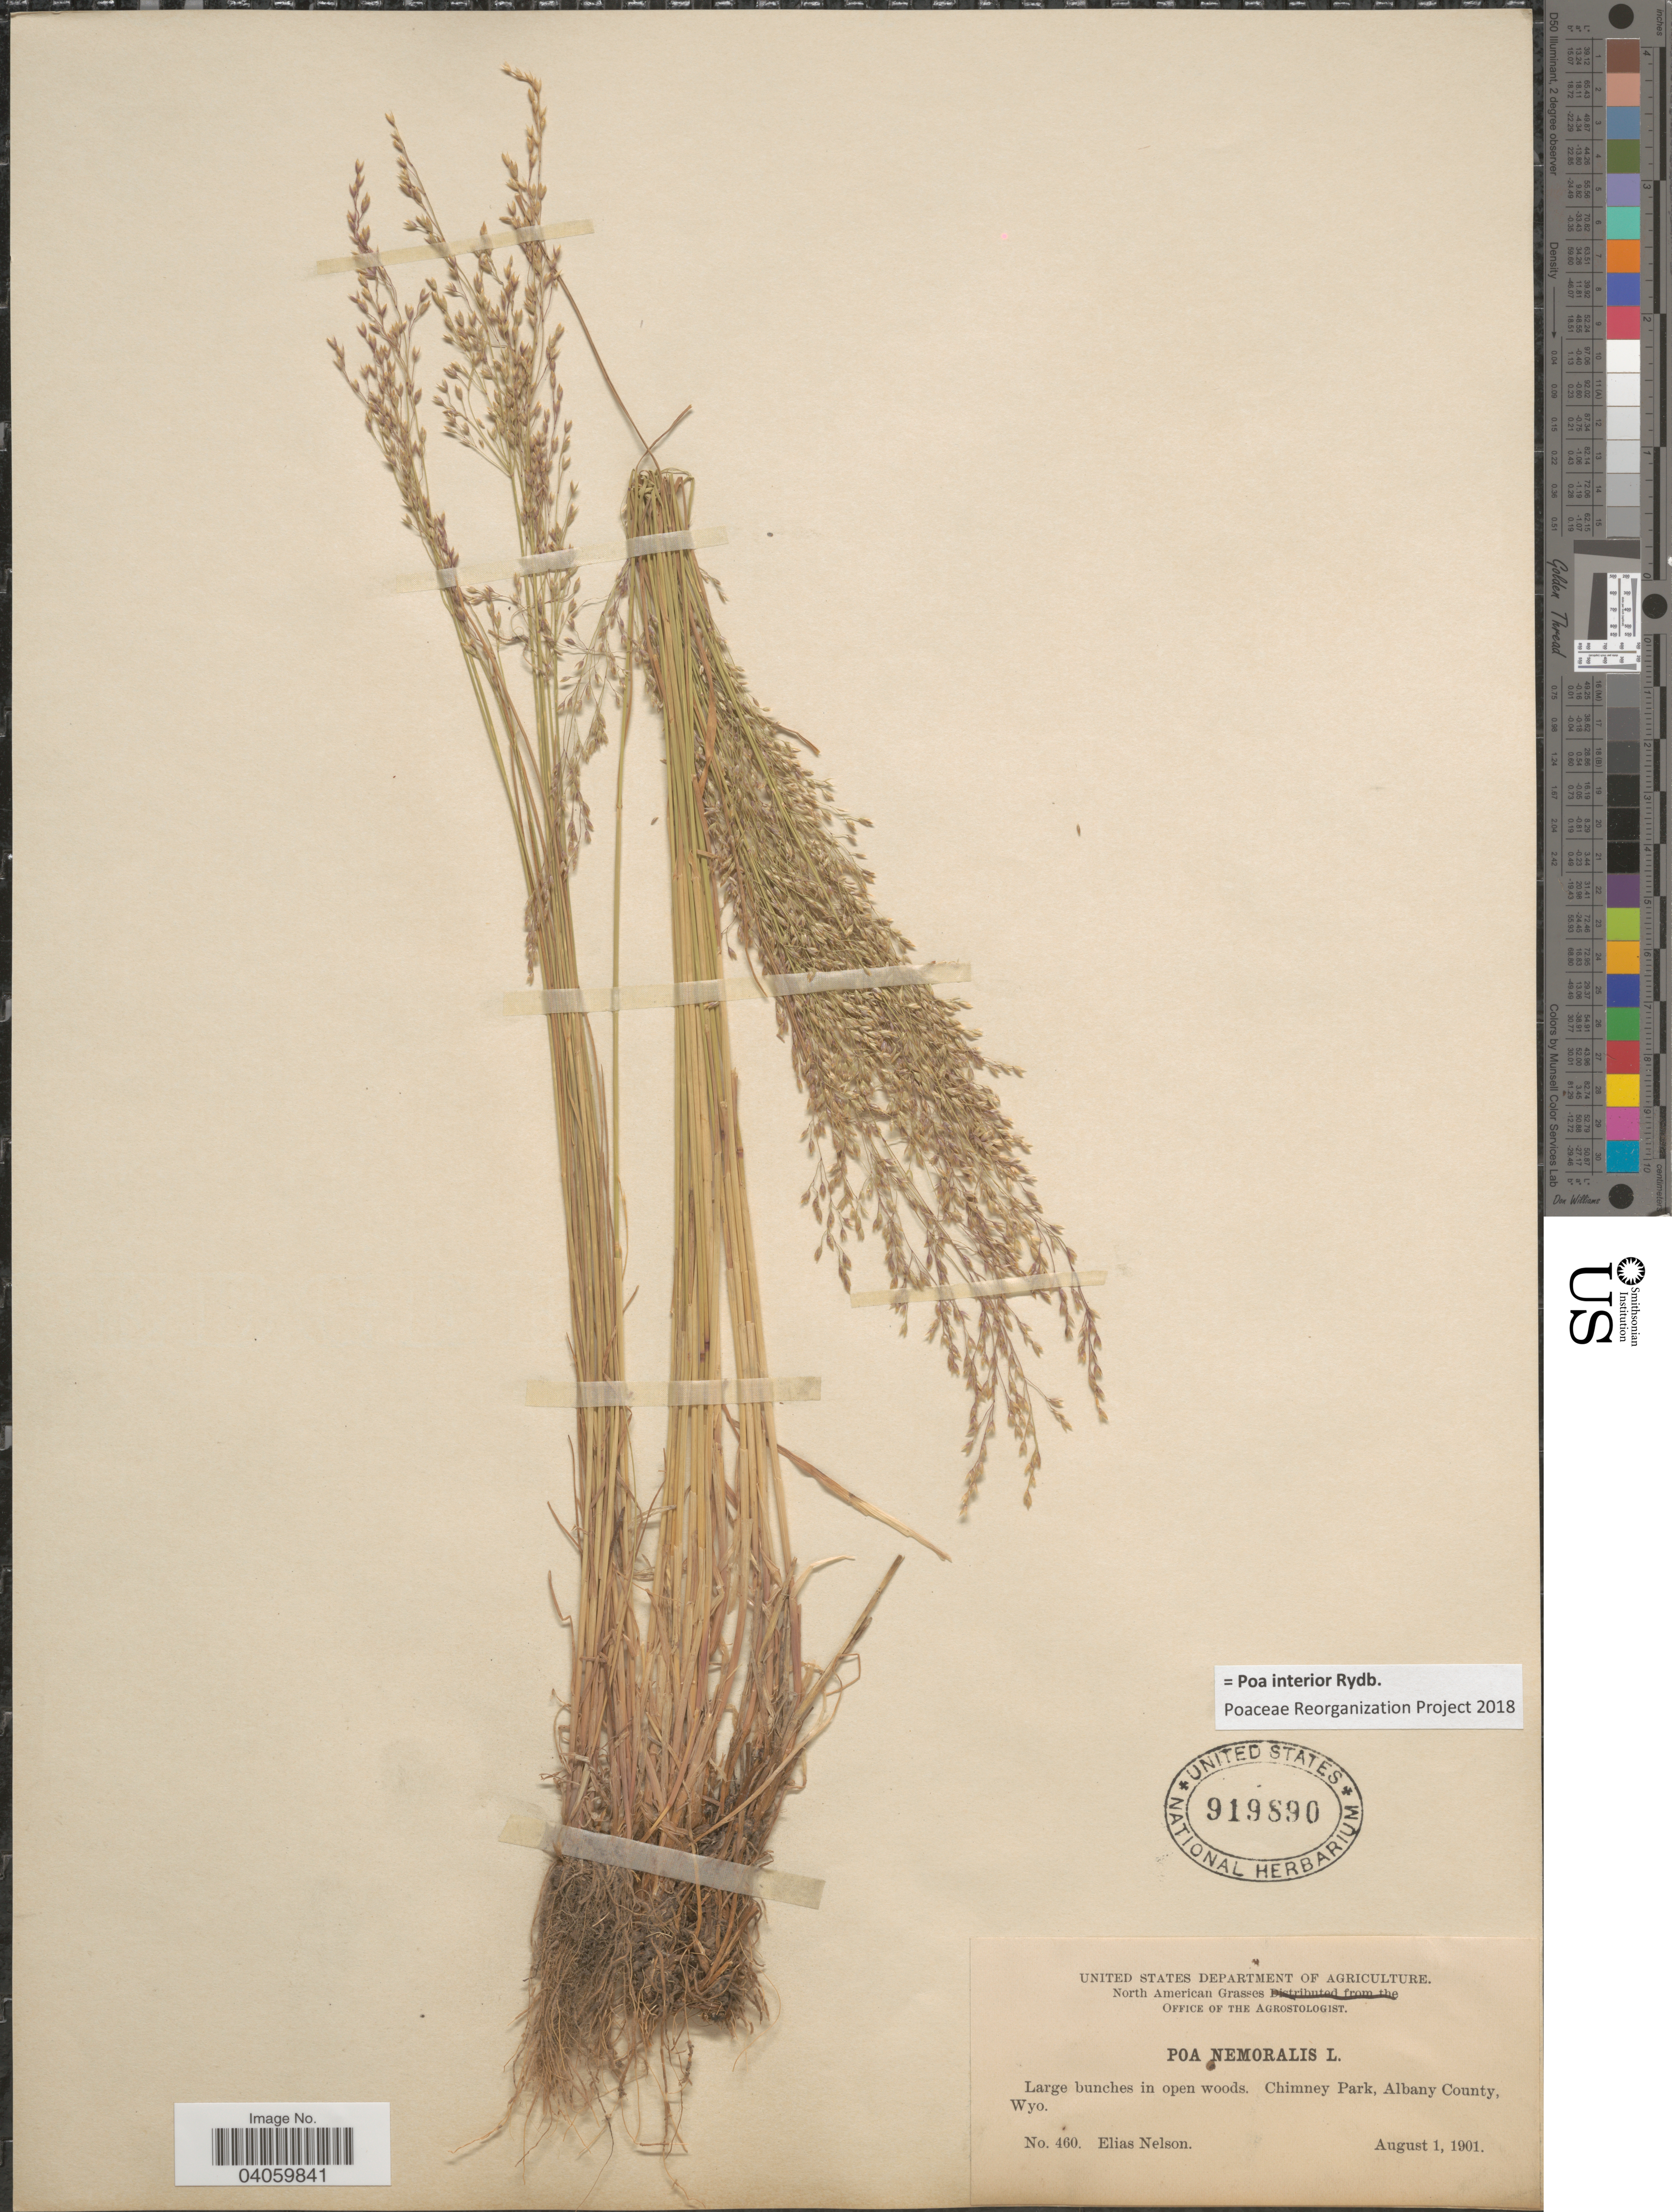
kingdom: Plantae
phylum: Tracheophyta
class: Liliopsida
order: Poales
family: Poaceae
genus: Poa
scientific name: Poa interior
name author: Rydb.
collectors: A. Nelson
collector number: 460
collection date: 1901-08-01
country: United States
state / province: Wyoming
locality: Chimney Park, Albany County.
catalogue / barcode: US 919890